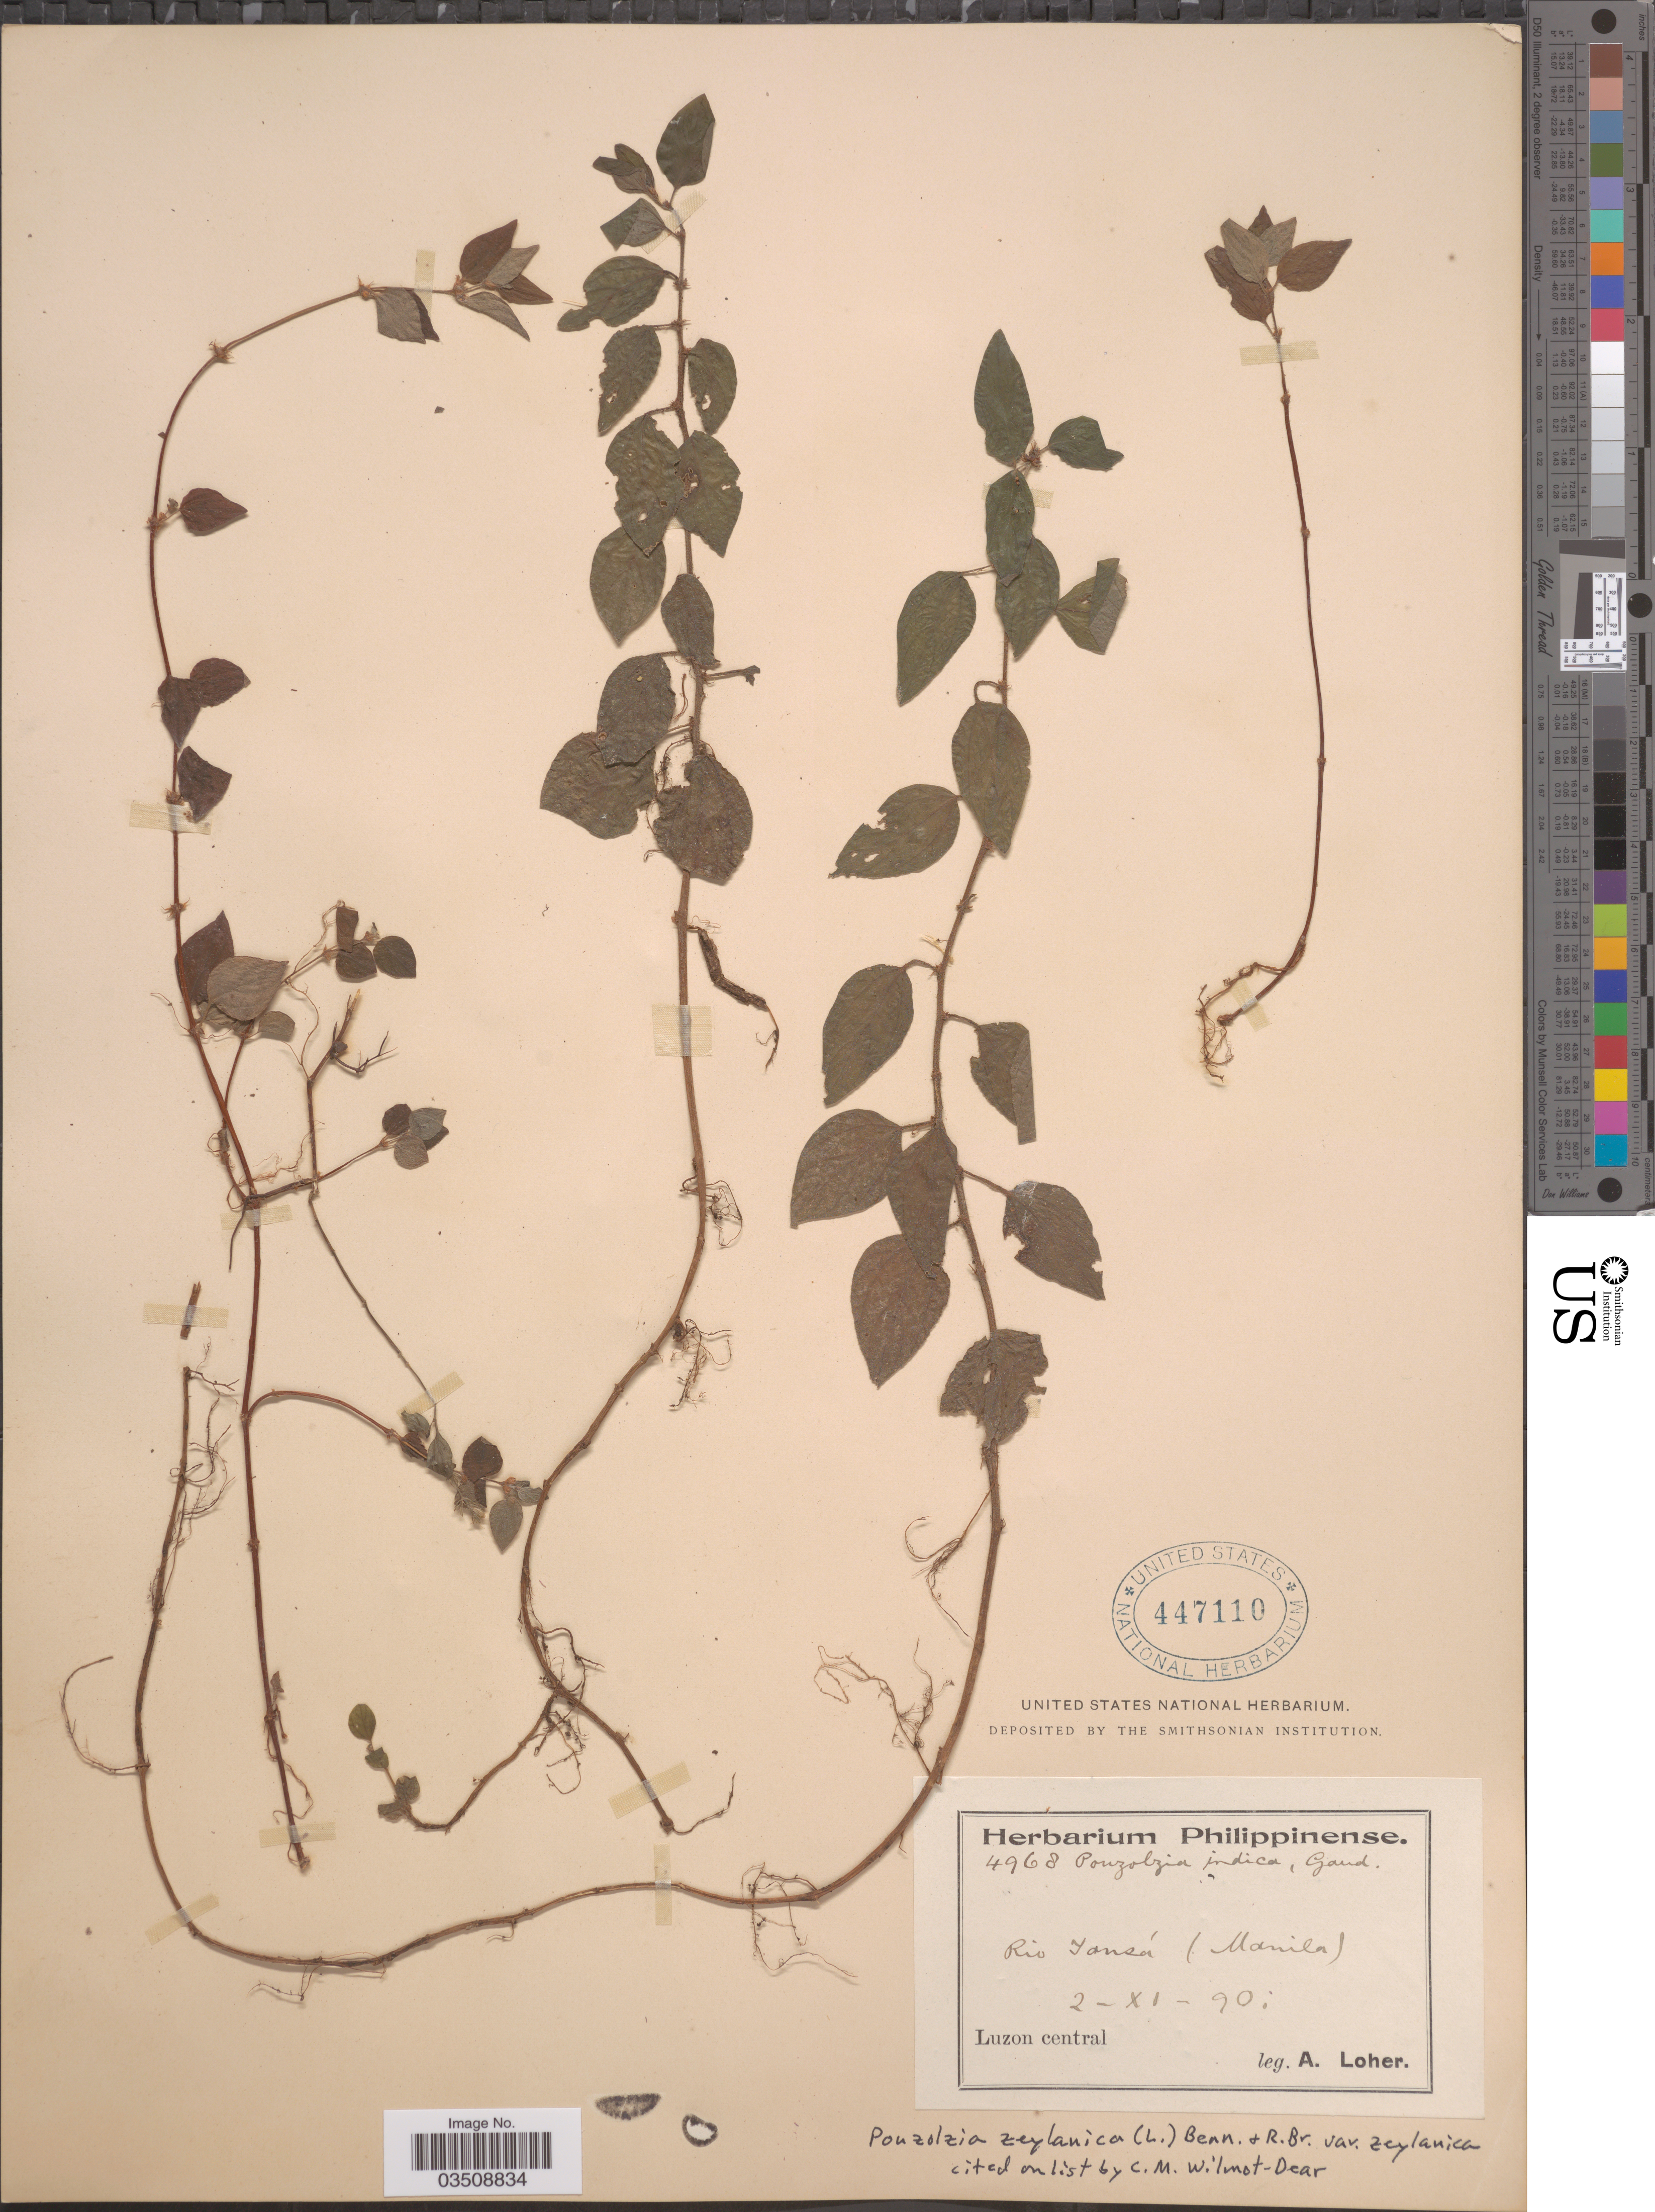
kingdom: Plantae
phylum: Tracheophyta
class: Magnoliopsida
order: Rosales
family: Urticaceae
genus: Pouzolzia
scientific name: Pouzolzia zeylanica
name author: (L.) Benn.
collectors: A. Loher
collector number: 4968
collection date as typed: Transcribed d/m/y: 2/11/90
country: Philippines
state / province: Central Luzon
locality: Rio Tansá (Manila). Luzon central.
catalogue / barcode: US 447110